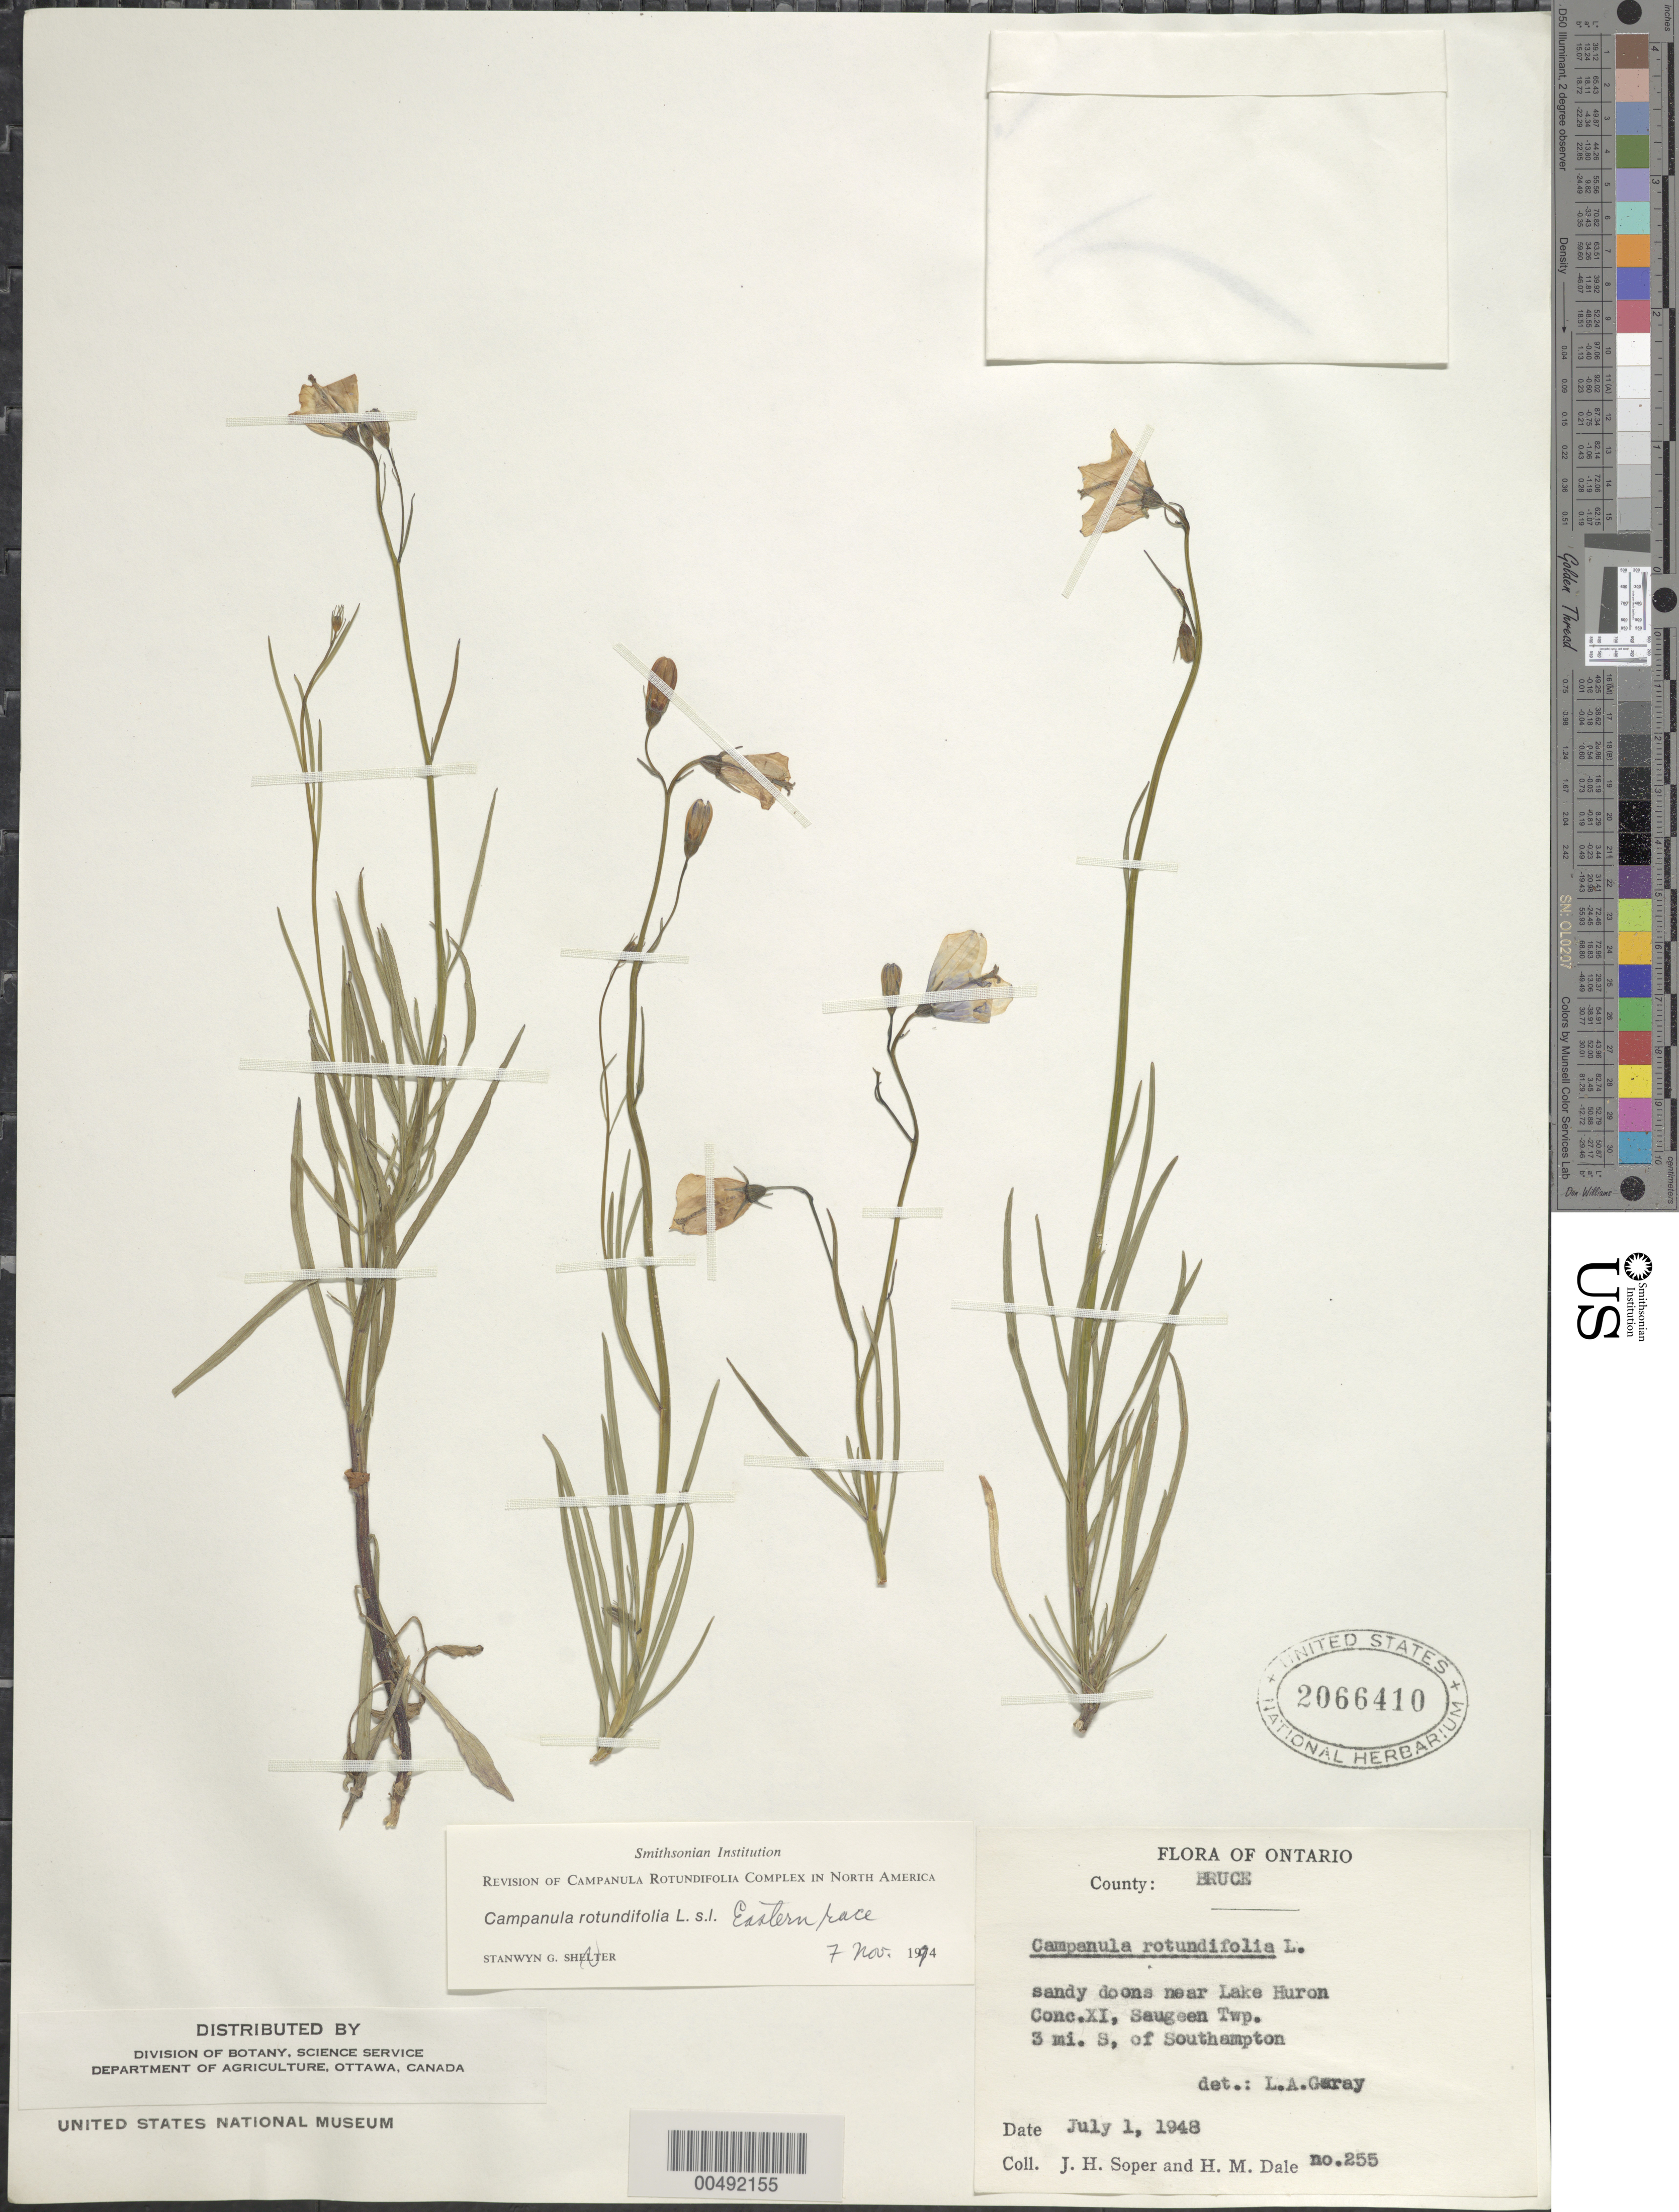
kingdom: Plantae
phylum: Tracheophyta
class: Magnoliopsida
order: Asterales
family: Campanulaceae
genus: Campanula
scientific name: Campanula rotundifolia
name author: L.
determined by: Garay, Leslie A.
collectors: J. H. Soper & H. M. Dale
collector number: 255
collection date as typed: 01 Jul 1948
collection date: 1948-07-01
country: Canada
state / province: Ontario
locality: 3 mi. S of Southampton, Saugeen Twp., near Lake Huron, Conc. XI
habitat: sandy "doons"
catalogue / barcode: US 2066410